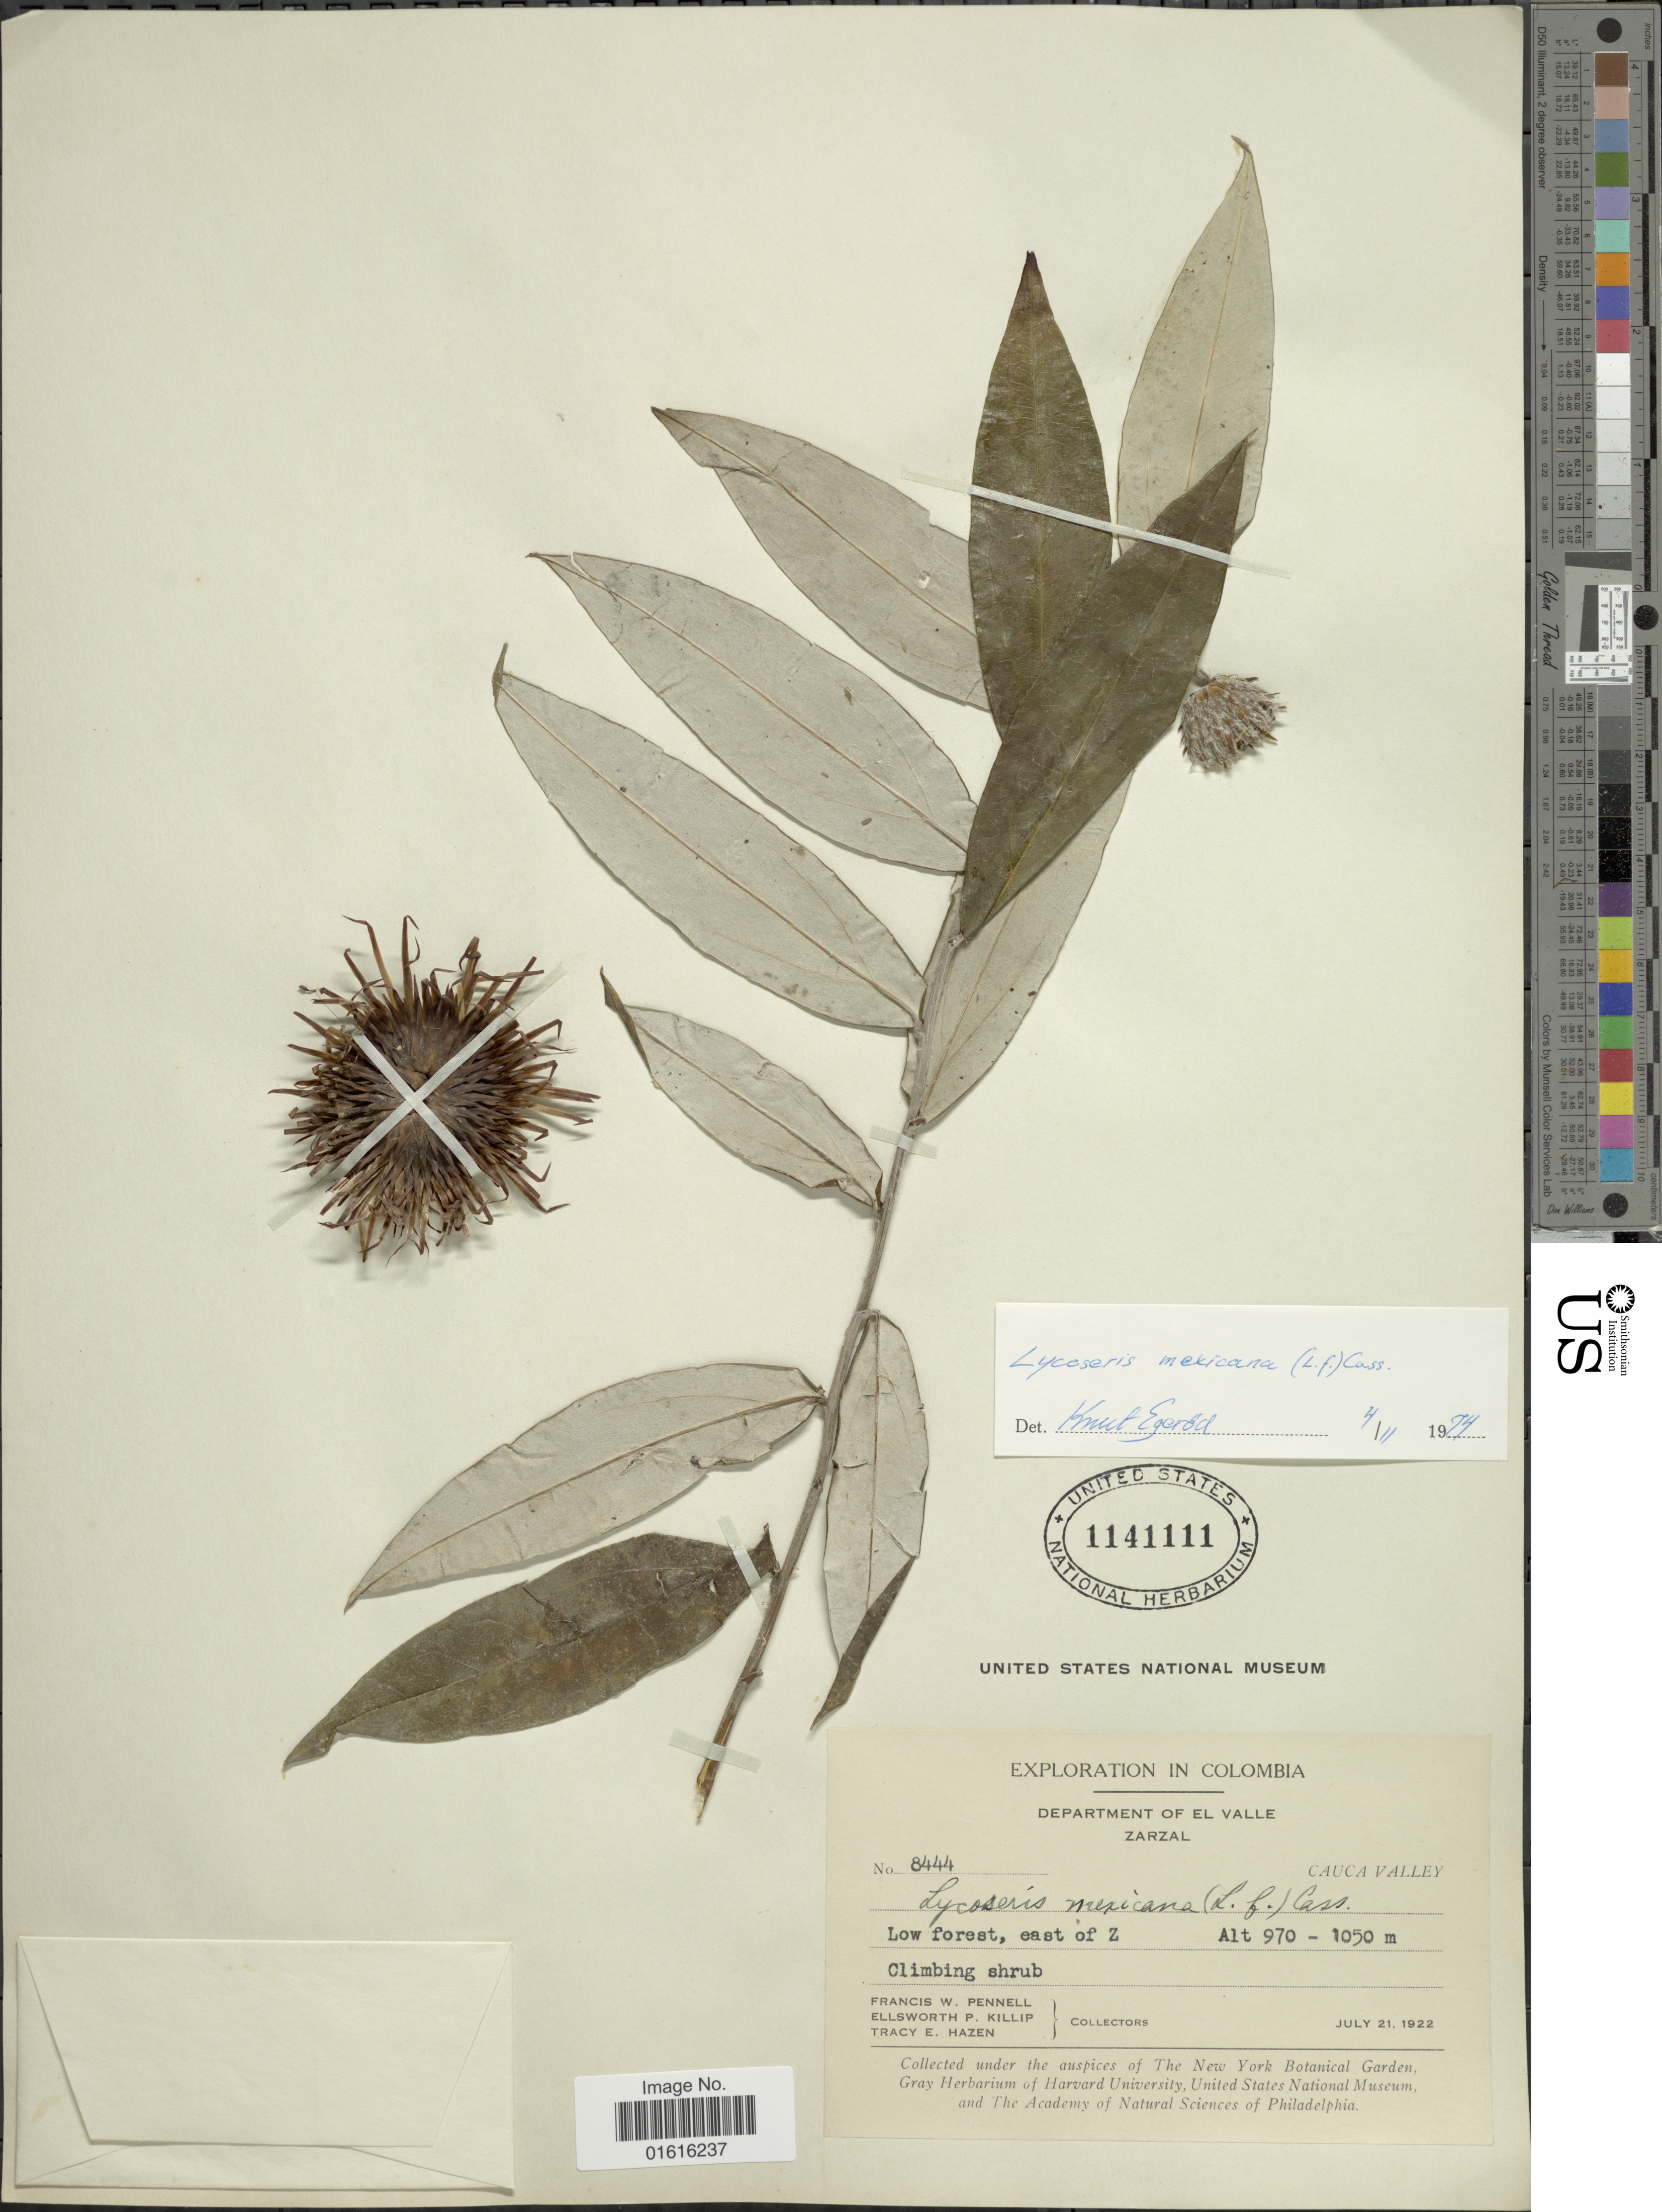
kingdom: Plantae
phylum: Tracheophyta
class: Magnoliopsida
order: Asterales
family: Asteraceae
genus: Lycoseris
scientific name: Lycoseris mexicana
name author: (L. f.) Cass.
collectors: F. W. Pennell, E. P. Killip & T. E. Hazen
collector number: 8444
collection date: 1922-07-21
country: Colombia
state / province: Valle del Cauca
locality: Department of El Valle. Zarzal. Cauca Valley. Low forest, east of Z.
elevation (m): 970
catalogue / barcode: US 1141111